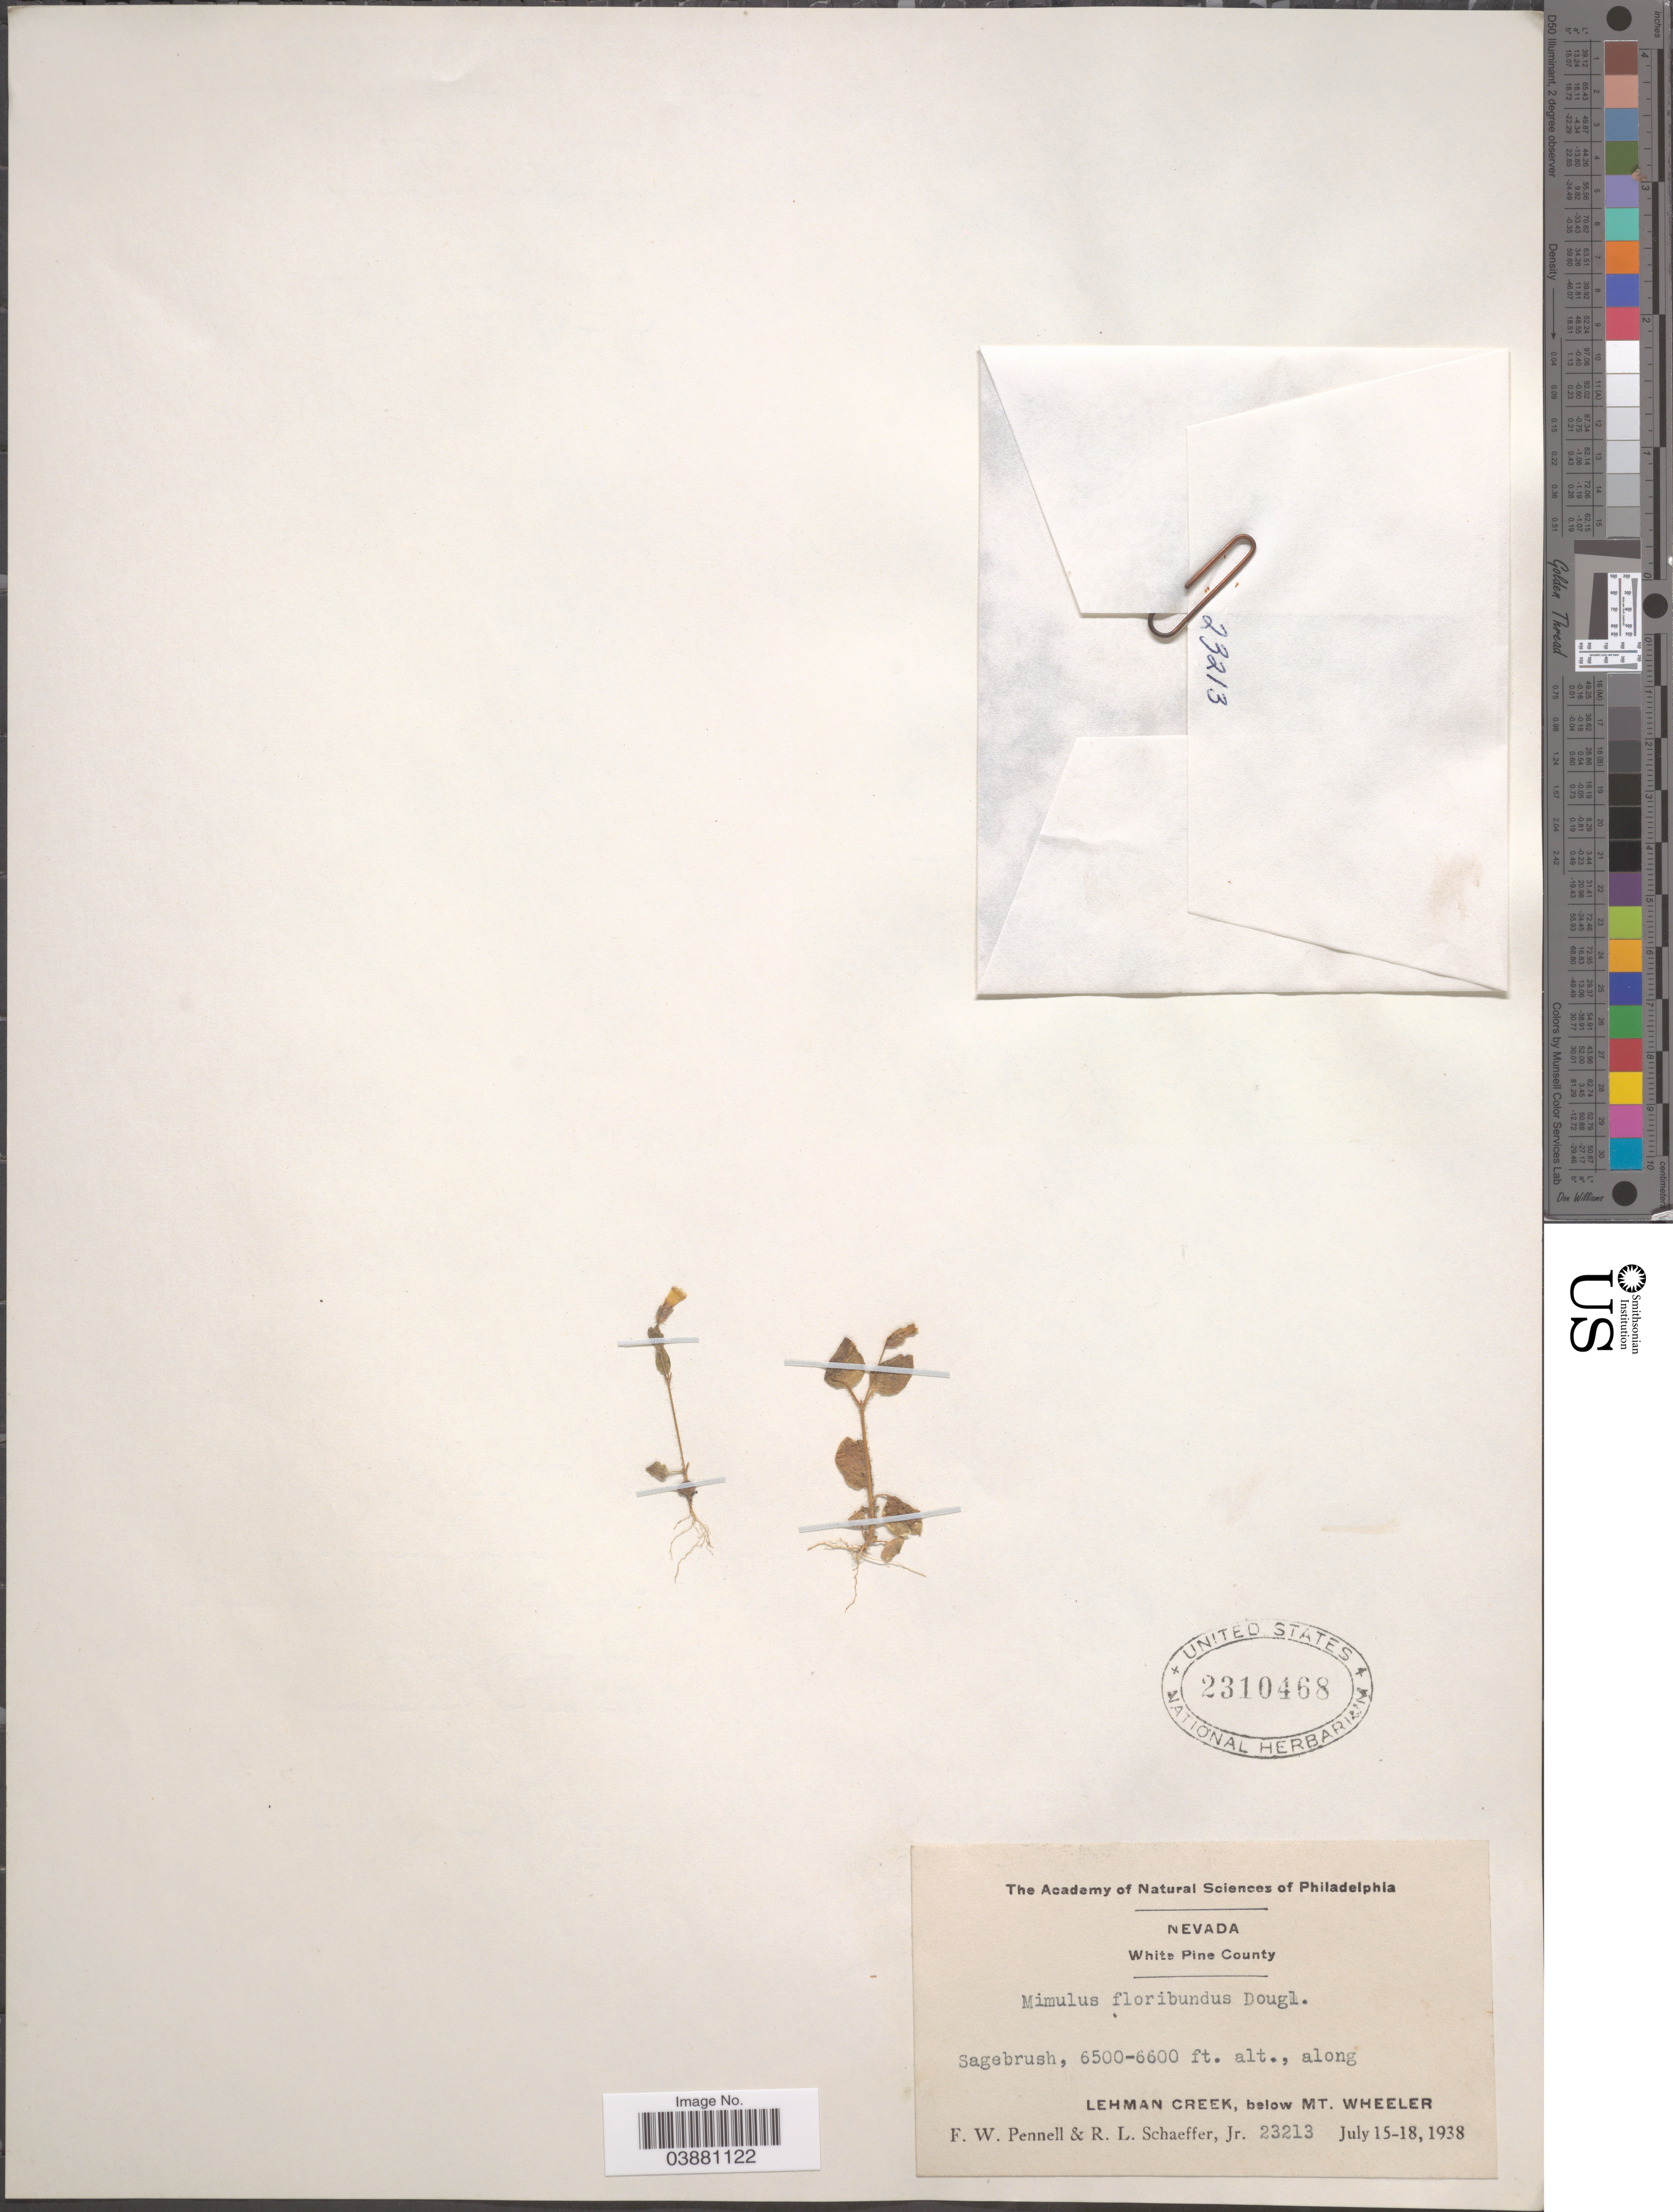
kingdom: Plantae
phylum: Tracheophyta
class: Magnoliopsida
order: Lamiales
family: Phrymaceae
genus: Mimulus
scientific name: Mimulus floribundus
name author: Douglas ex Lindl.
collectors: F. W. Pennell & R. L. Schaeffer Jr.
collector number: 23213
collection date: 1938-07-15/1938-07-18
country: United States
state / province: Nevada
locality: White Pine County. Along Lehman Creek, below Mt. Wheeler.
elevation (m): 1981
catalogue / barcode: US 2310468